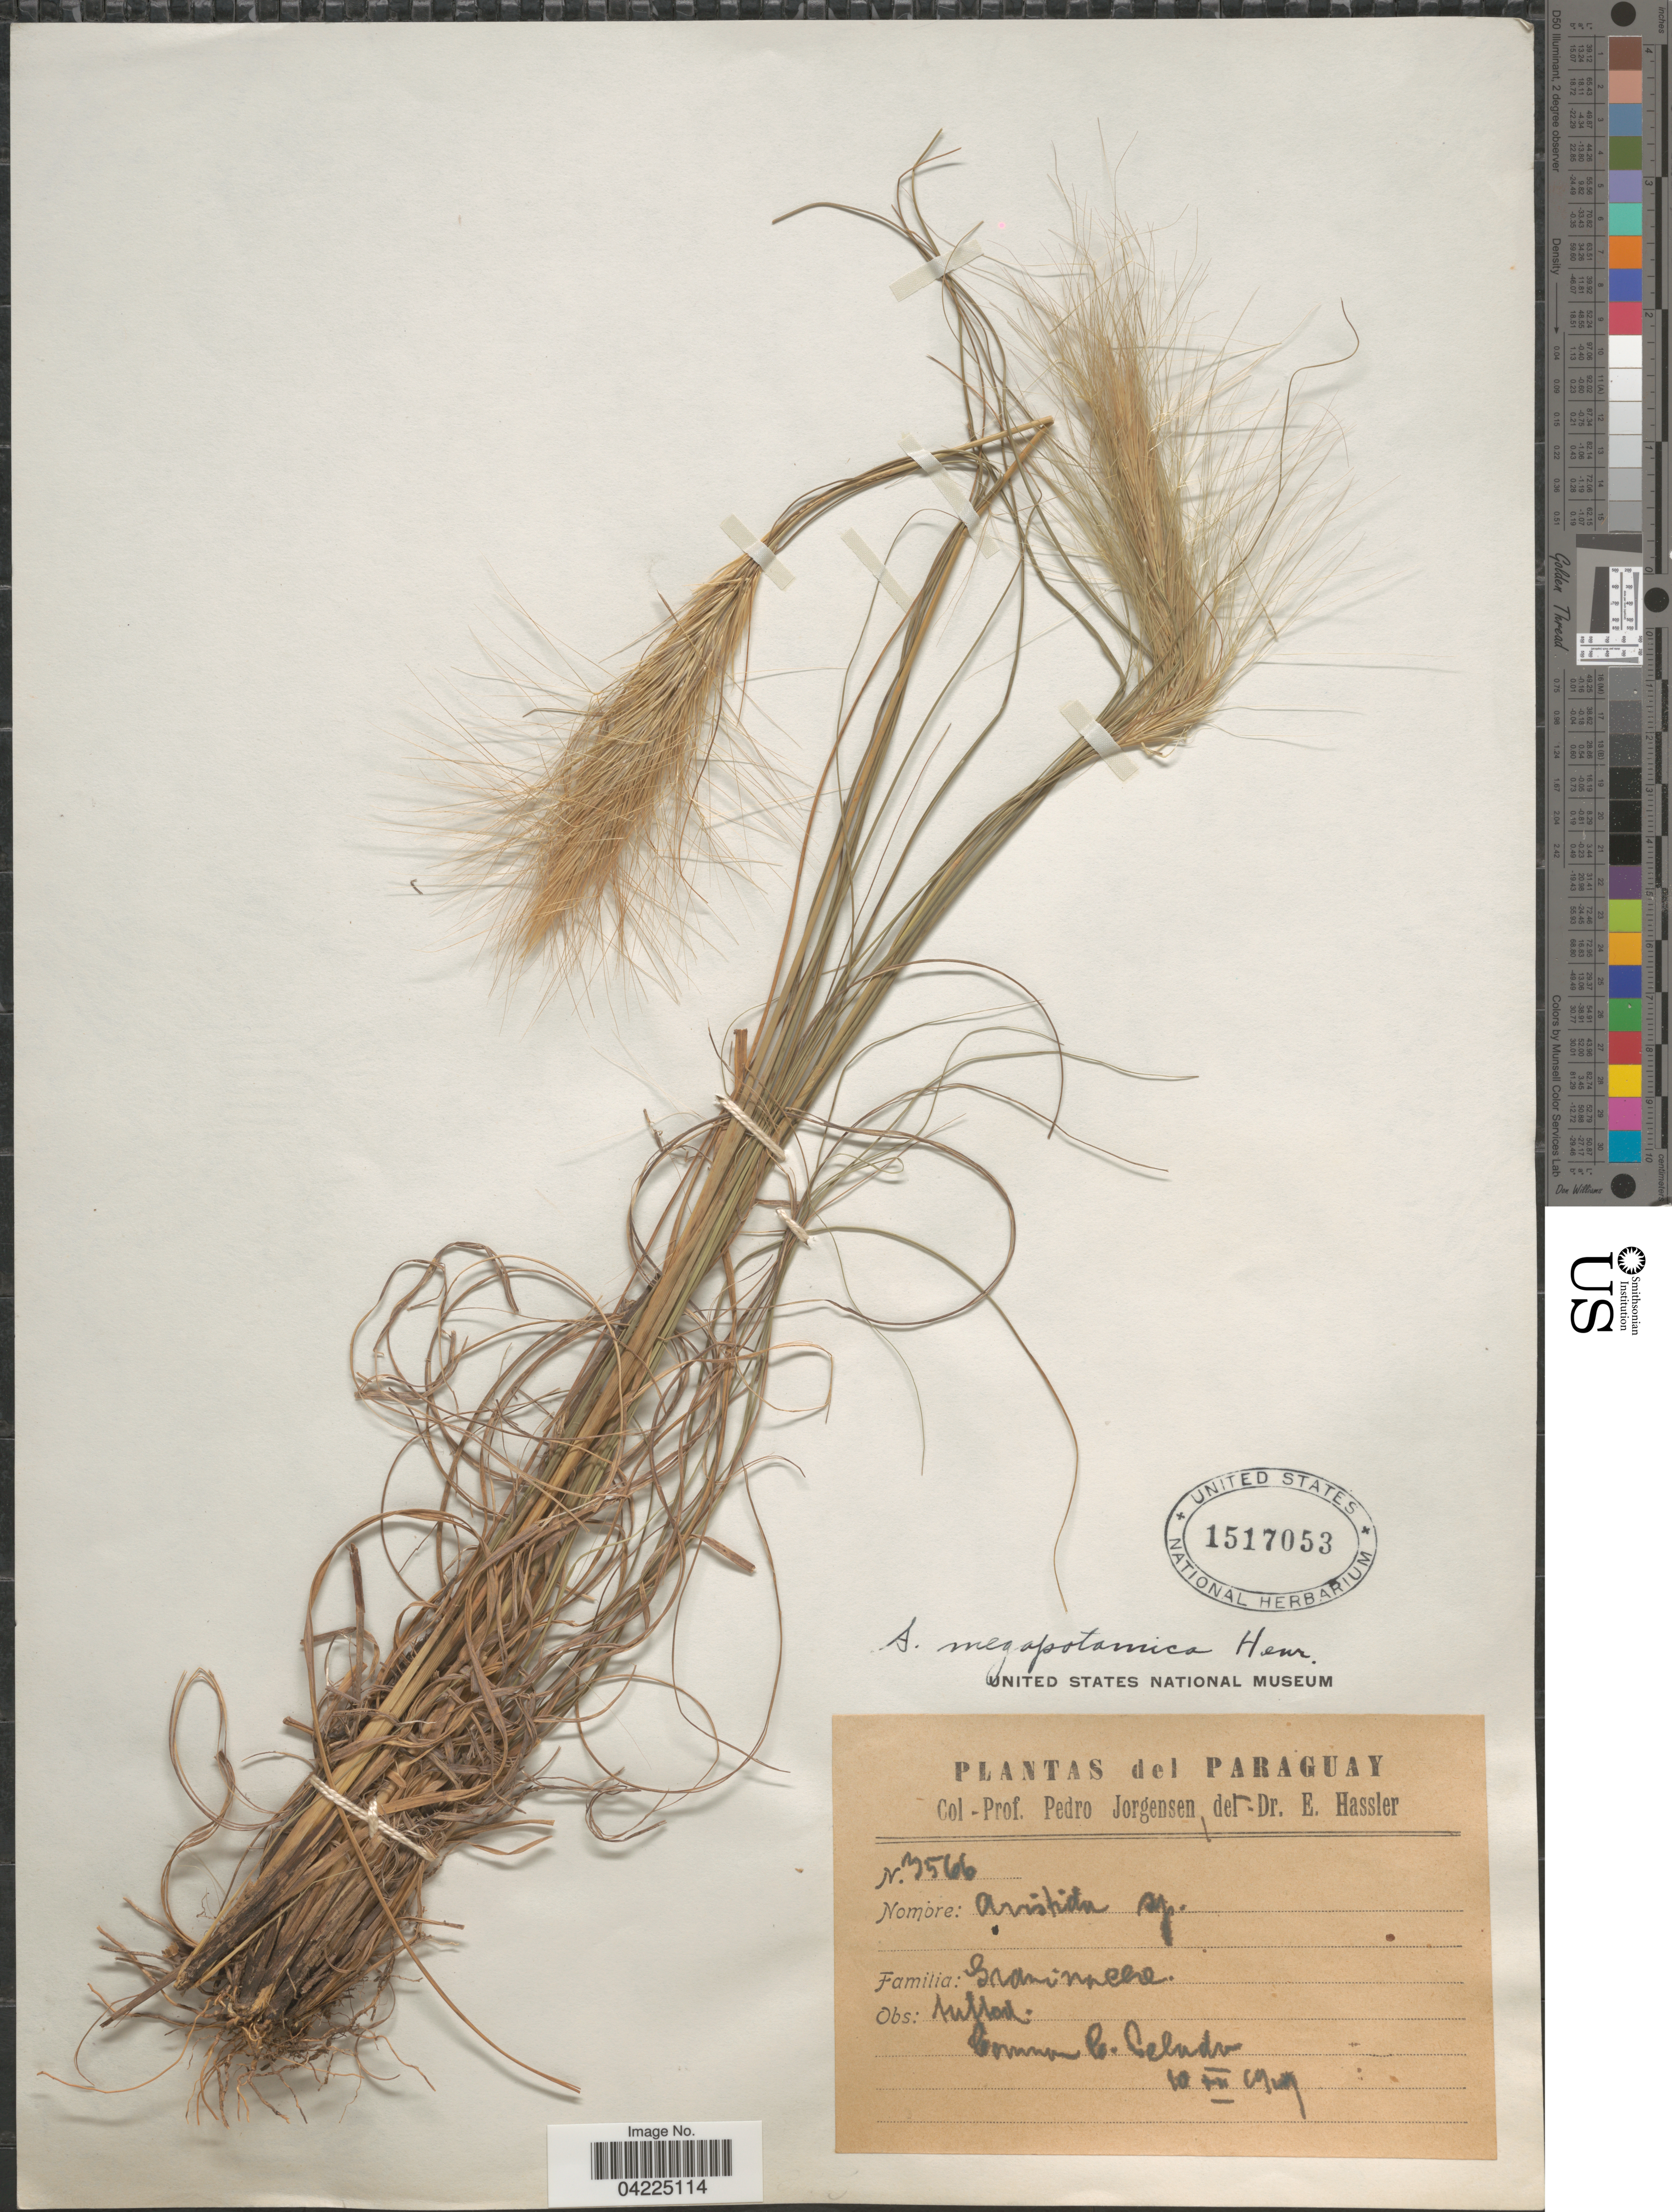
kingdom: Plantae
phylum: Tracheophyta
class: Liliopsida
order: Poales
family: Poaceae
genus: Aristida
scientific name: Aristida megapotamica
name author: Spreng.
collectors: P. Jörgensen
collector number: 3566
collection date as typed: Transcribed d/m/y: 10/7/19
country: Paraguay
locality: Common Co. Celador.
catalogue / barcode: US 1517053